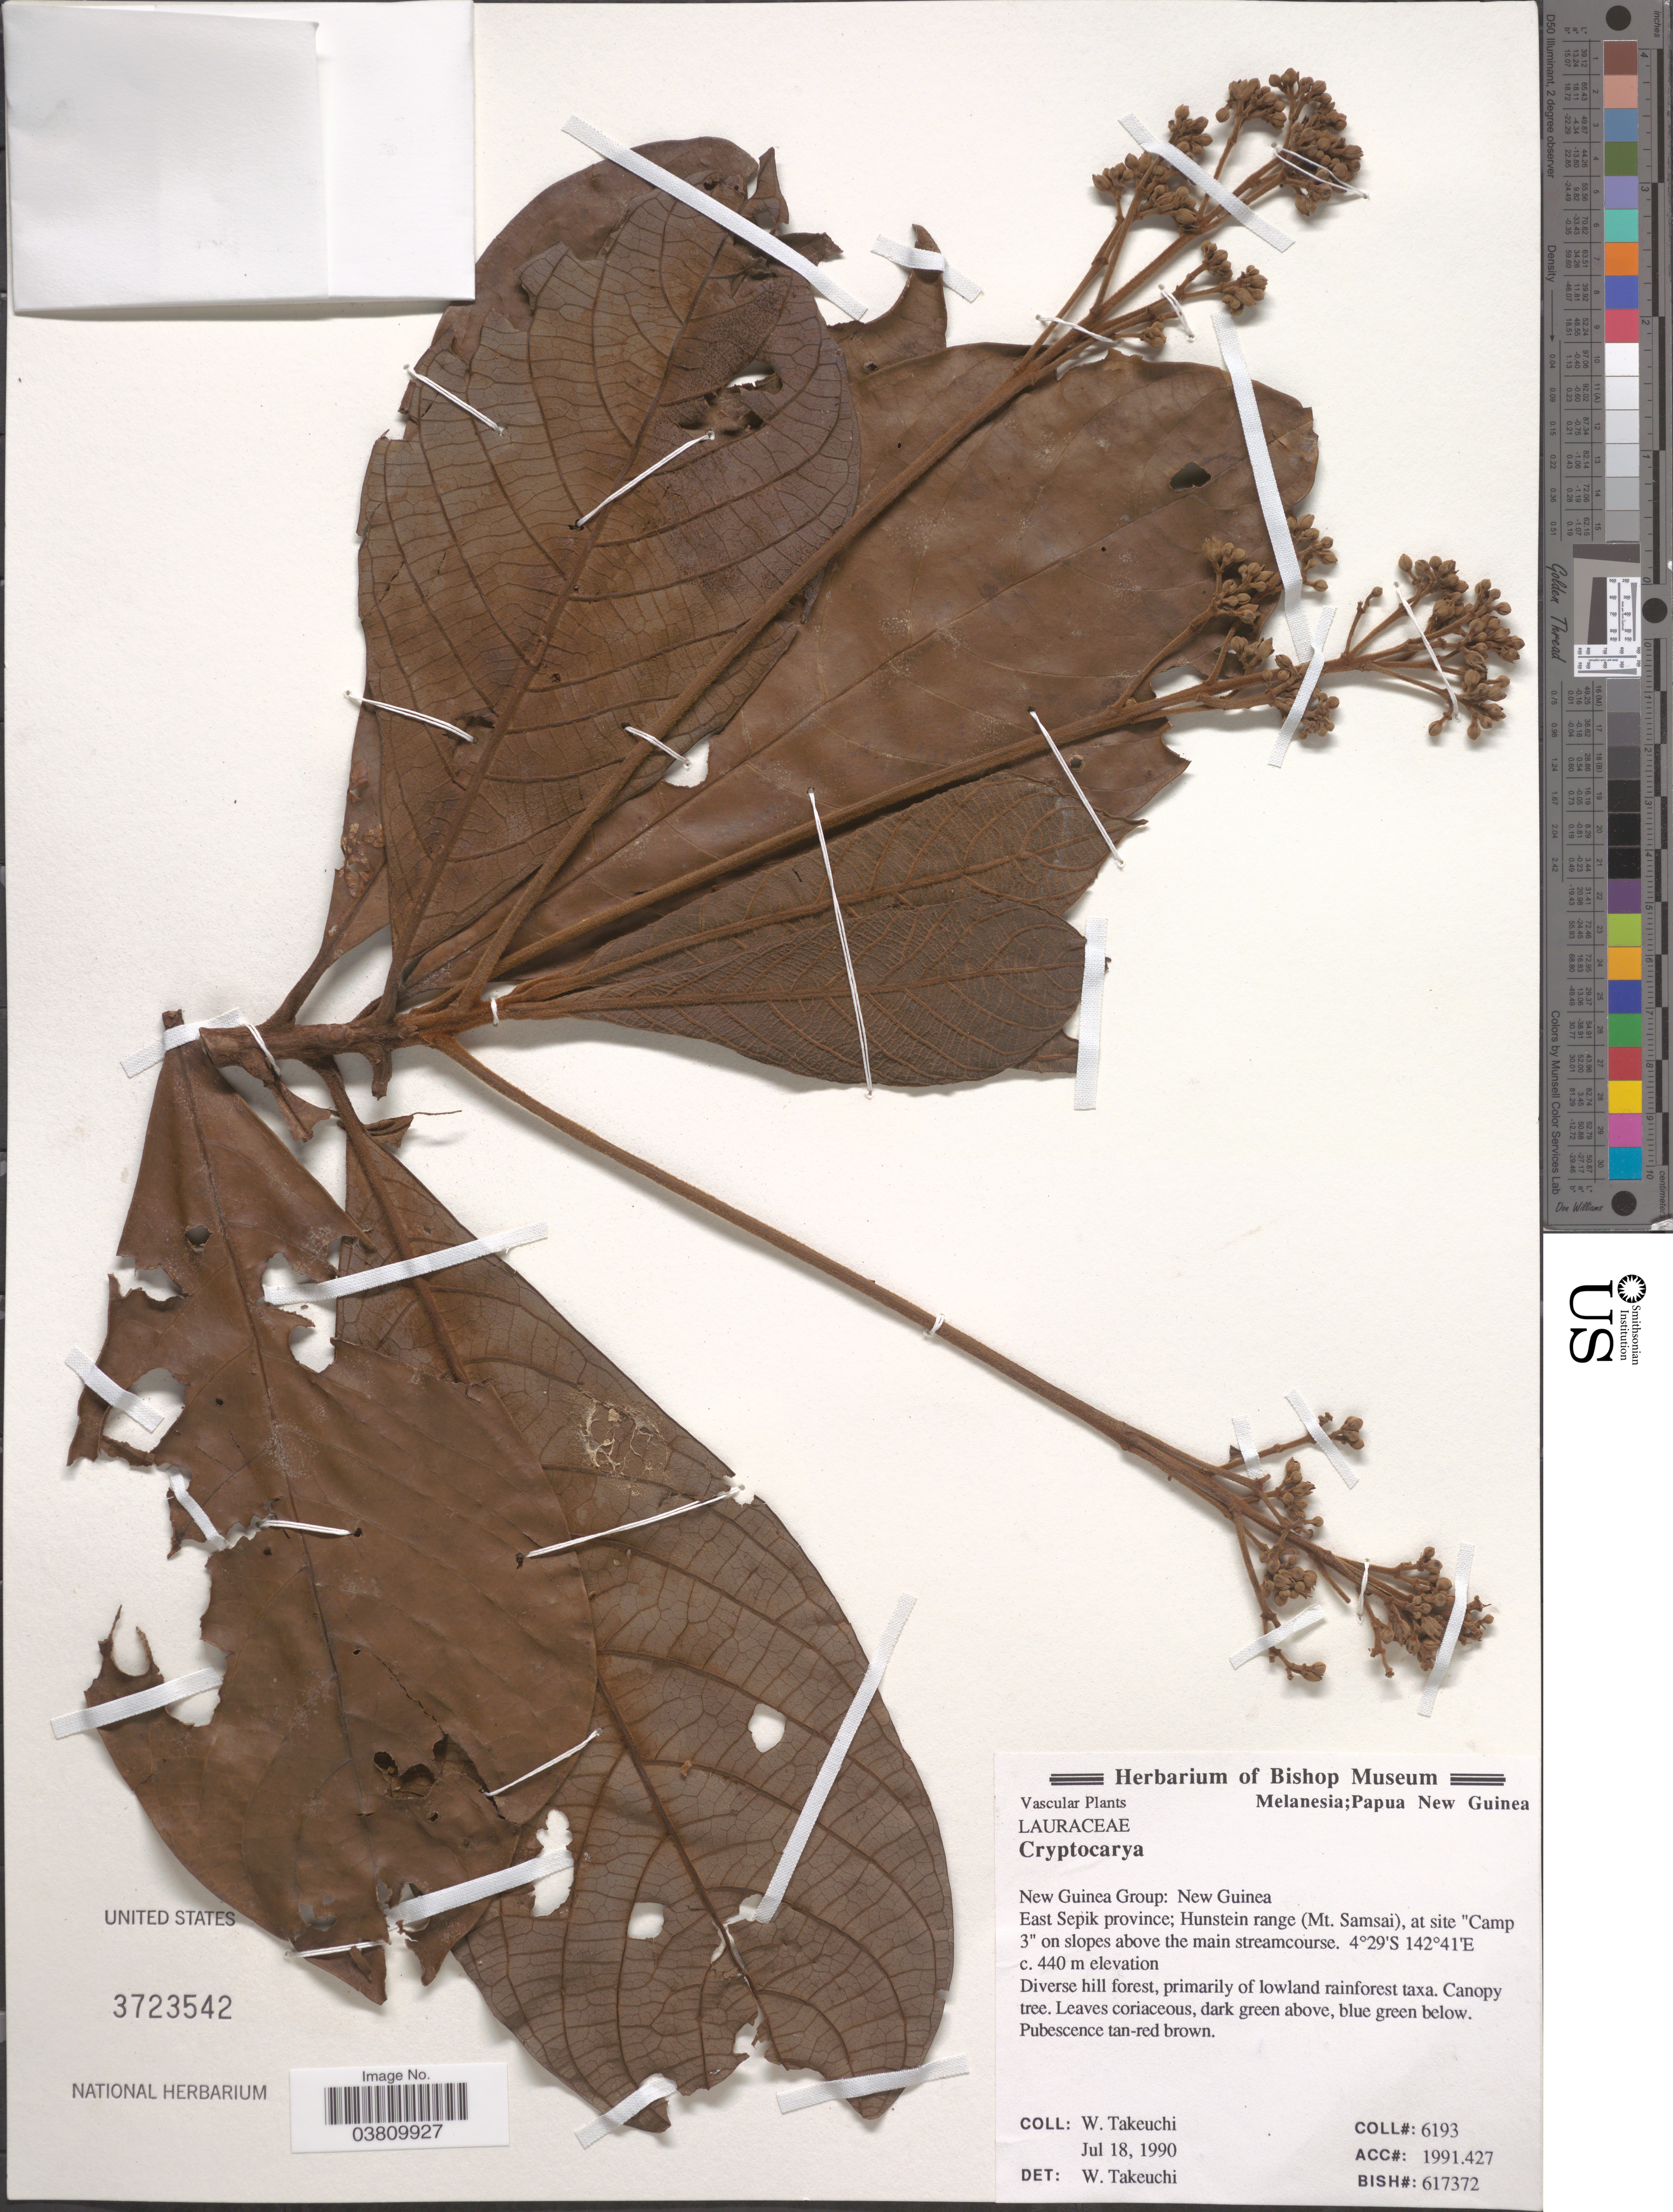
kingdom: Plantae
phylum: Tracheophyta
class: Magnoliopsida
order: Laurales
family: Lauraceae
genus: Cryptocarya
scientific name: Cryptocarya sp.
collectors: W. Takeuchi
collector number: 6193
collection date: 1990-07-18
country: Papua New Guinea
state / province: East Sepik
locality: New Guinea Group: New Guinea. Hunstein range (Mt. Samsai), at site "Camp 3".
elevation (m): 440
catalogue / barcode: US 3723542